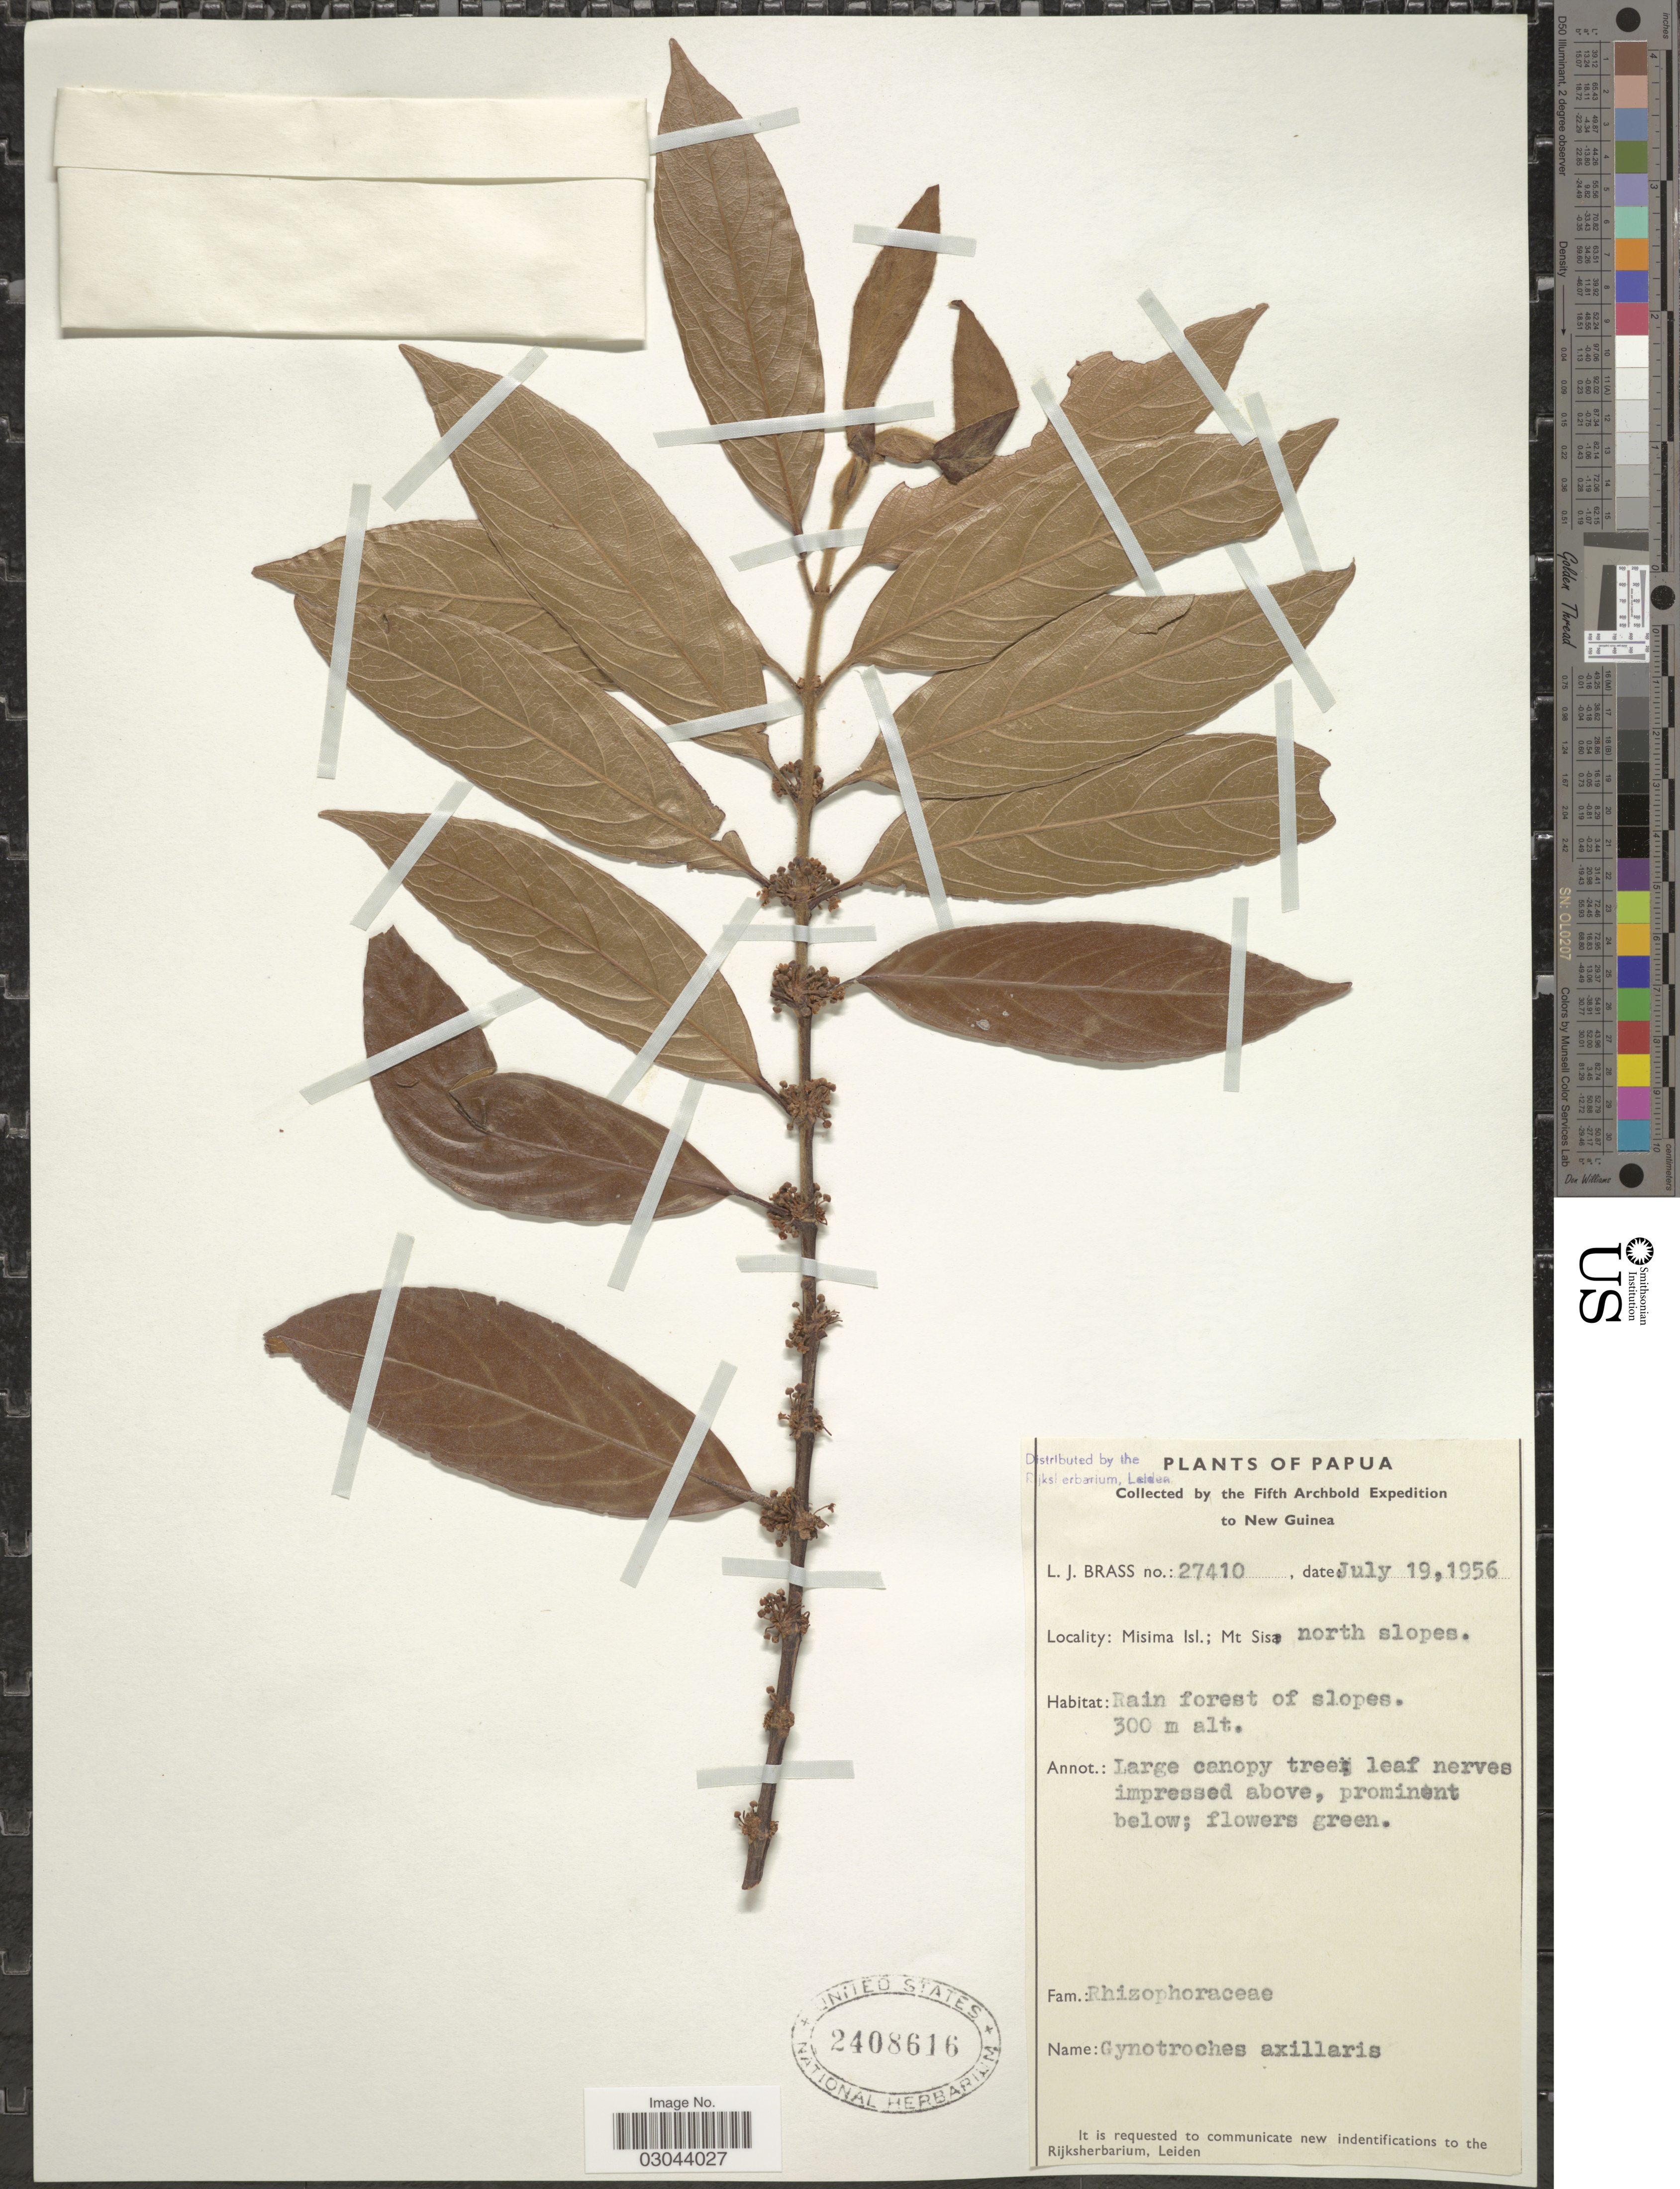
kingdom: Plantae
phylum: Tracheophyta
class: Magnoliopsida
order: Malpighiales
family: Rhizophoraceae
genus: Gynotroches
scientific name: Gynotroches axillaris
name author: Blume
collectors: L. J. Brass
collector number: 27410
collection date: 1956-07-19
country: Papua New Guinea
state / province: Milne Bay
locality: New Guinea. Misima Isl.; Mt Sisa, north slopes.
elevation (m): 300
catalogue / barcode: US 2408616